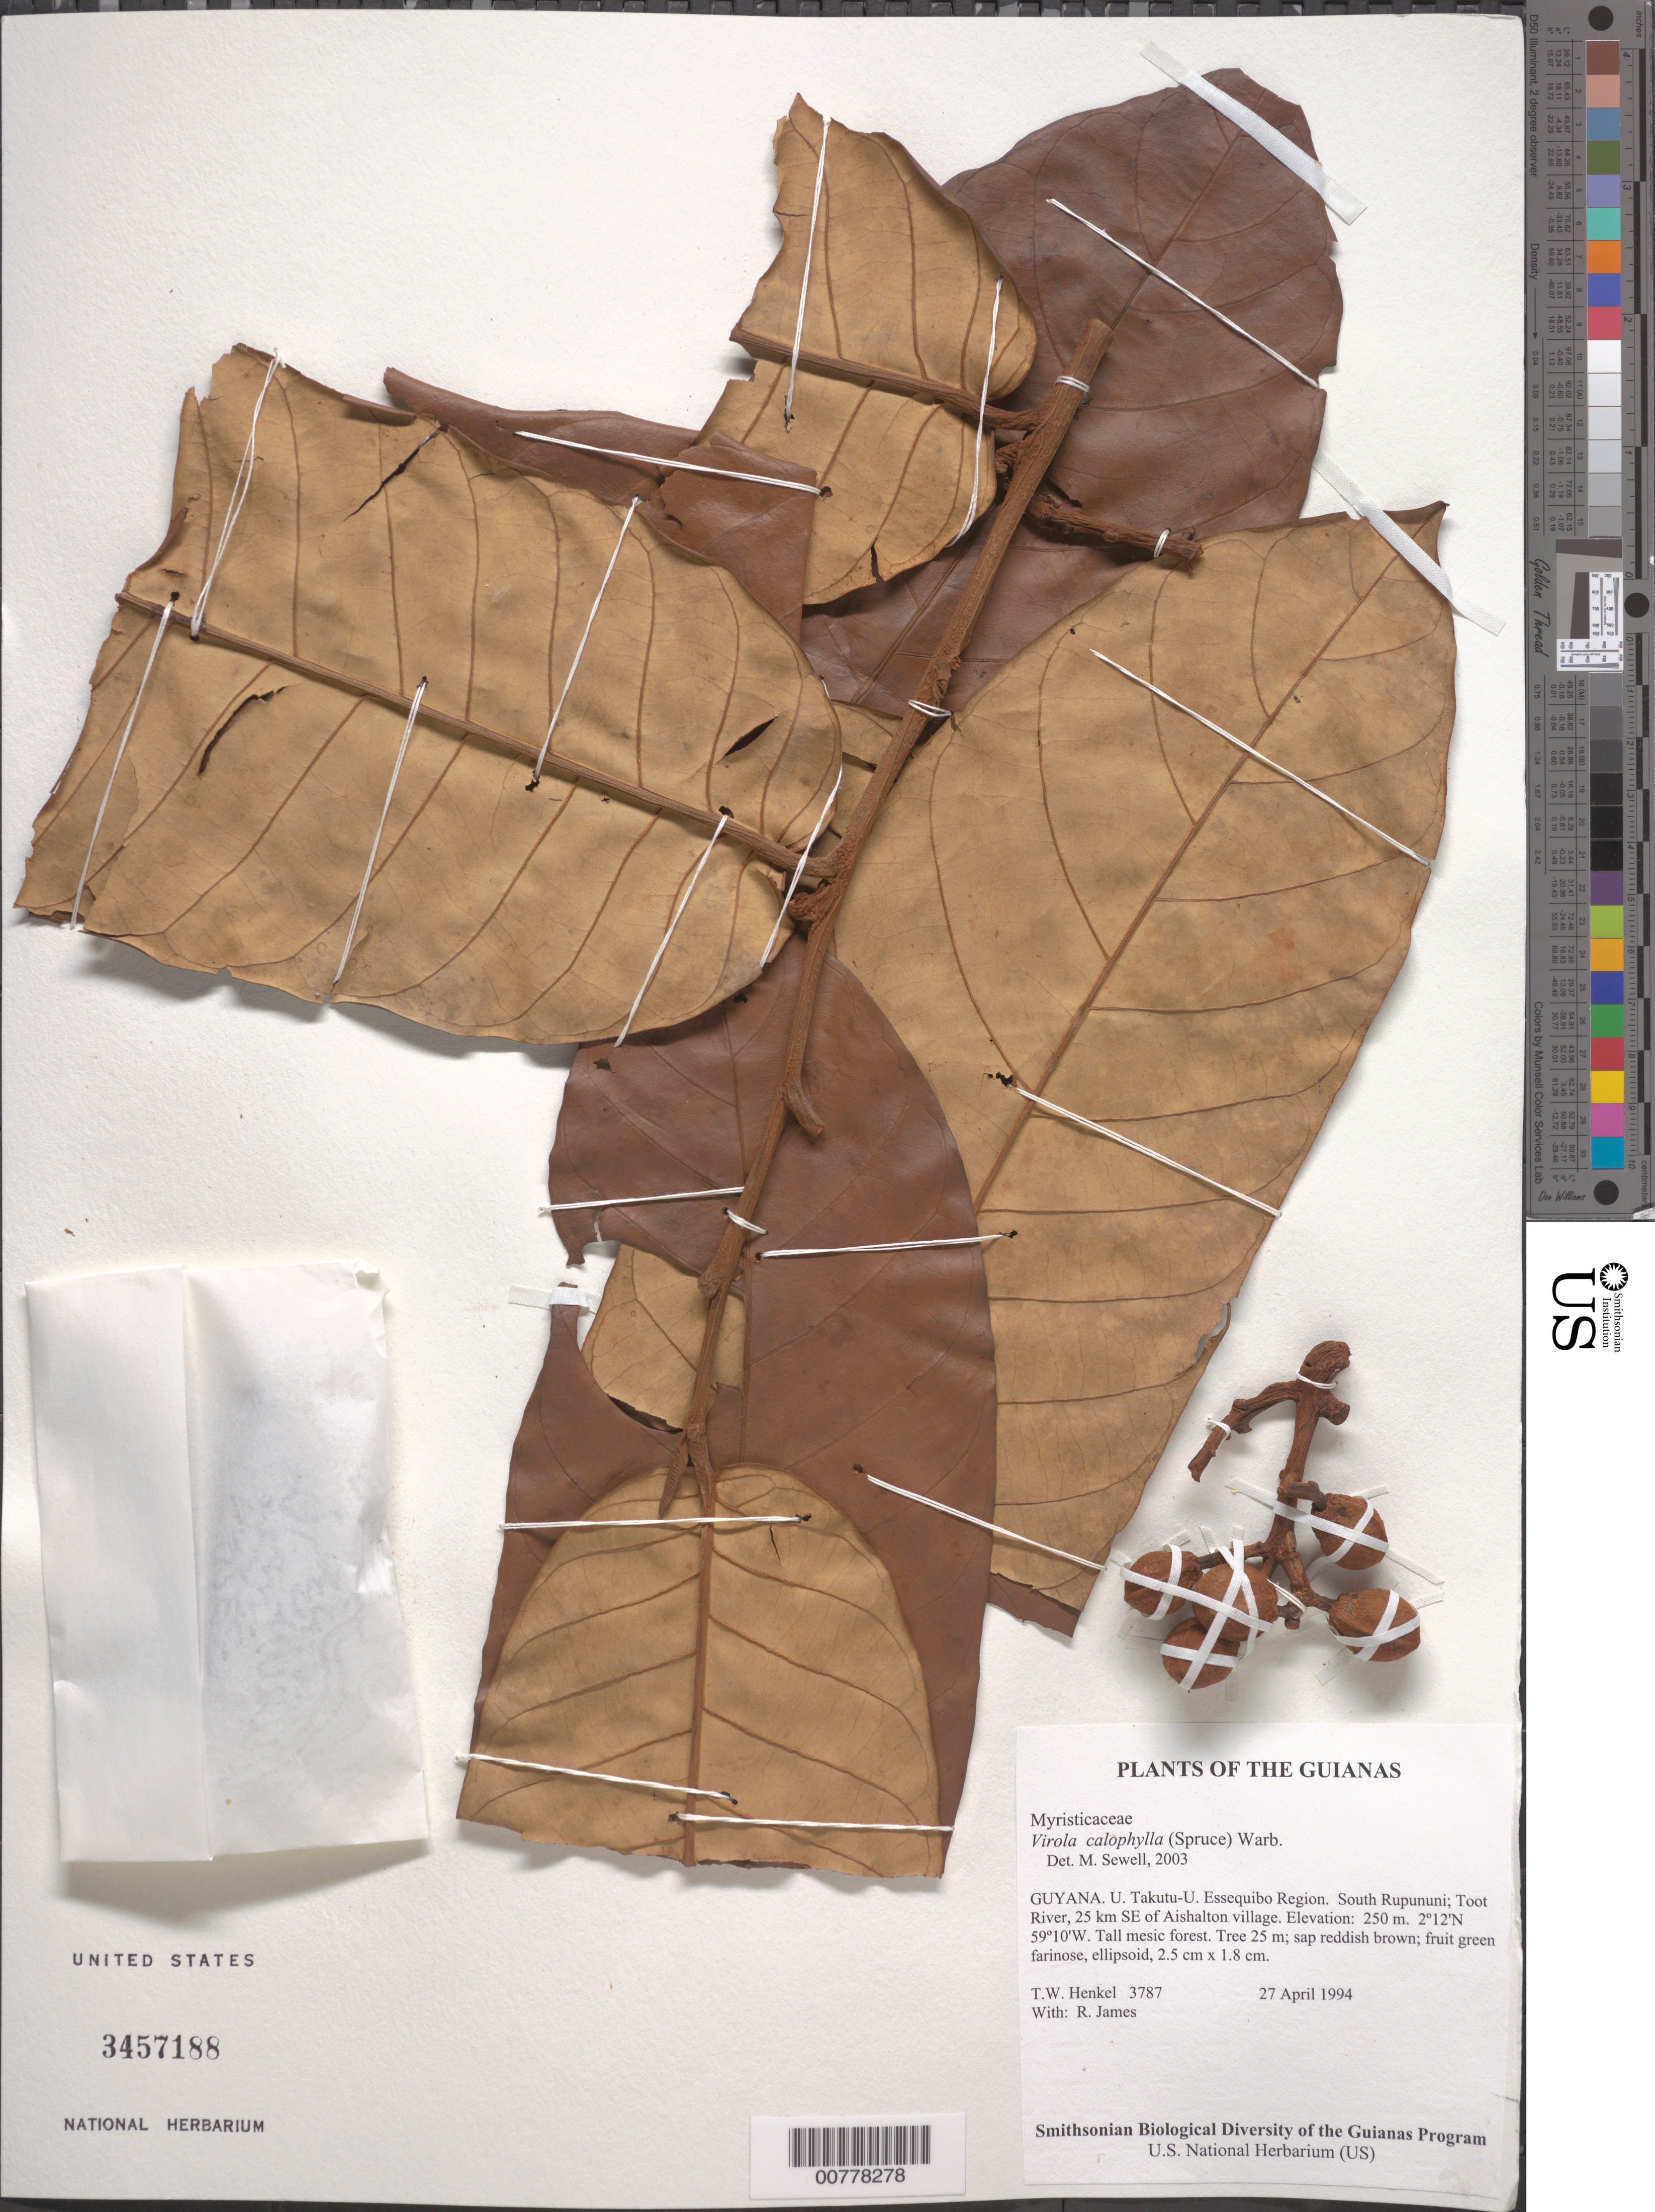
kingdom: Plantae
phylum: Tracheophyta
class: Magnoliopsida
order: Magnoliales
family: Myristicaceae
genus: Virola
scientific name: Virola calophylla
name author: (Spruce) Warb.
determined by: Sewell, M.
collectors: T. Henkel & R. James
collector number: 3787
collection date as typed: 27 April 1994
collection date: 1994-04-27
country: Guyana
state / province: U. Takutu-U. Essequibo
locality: South Rupununi; Toot River, 25 km SE of Aishalton village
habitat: Tall mesic forest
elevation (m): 250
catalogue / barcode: US 3457188